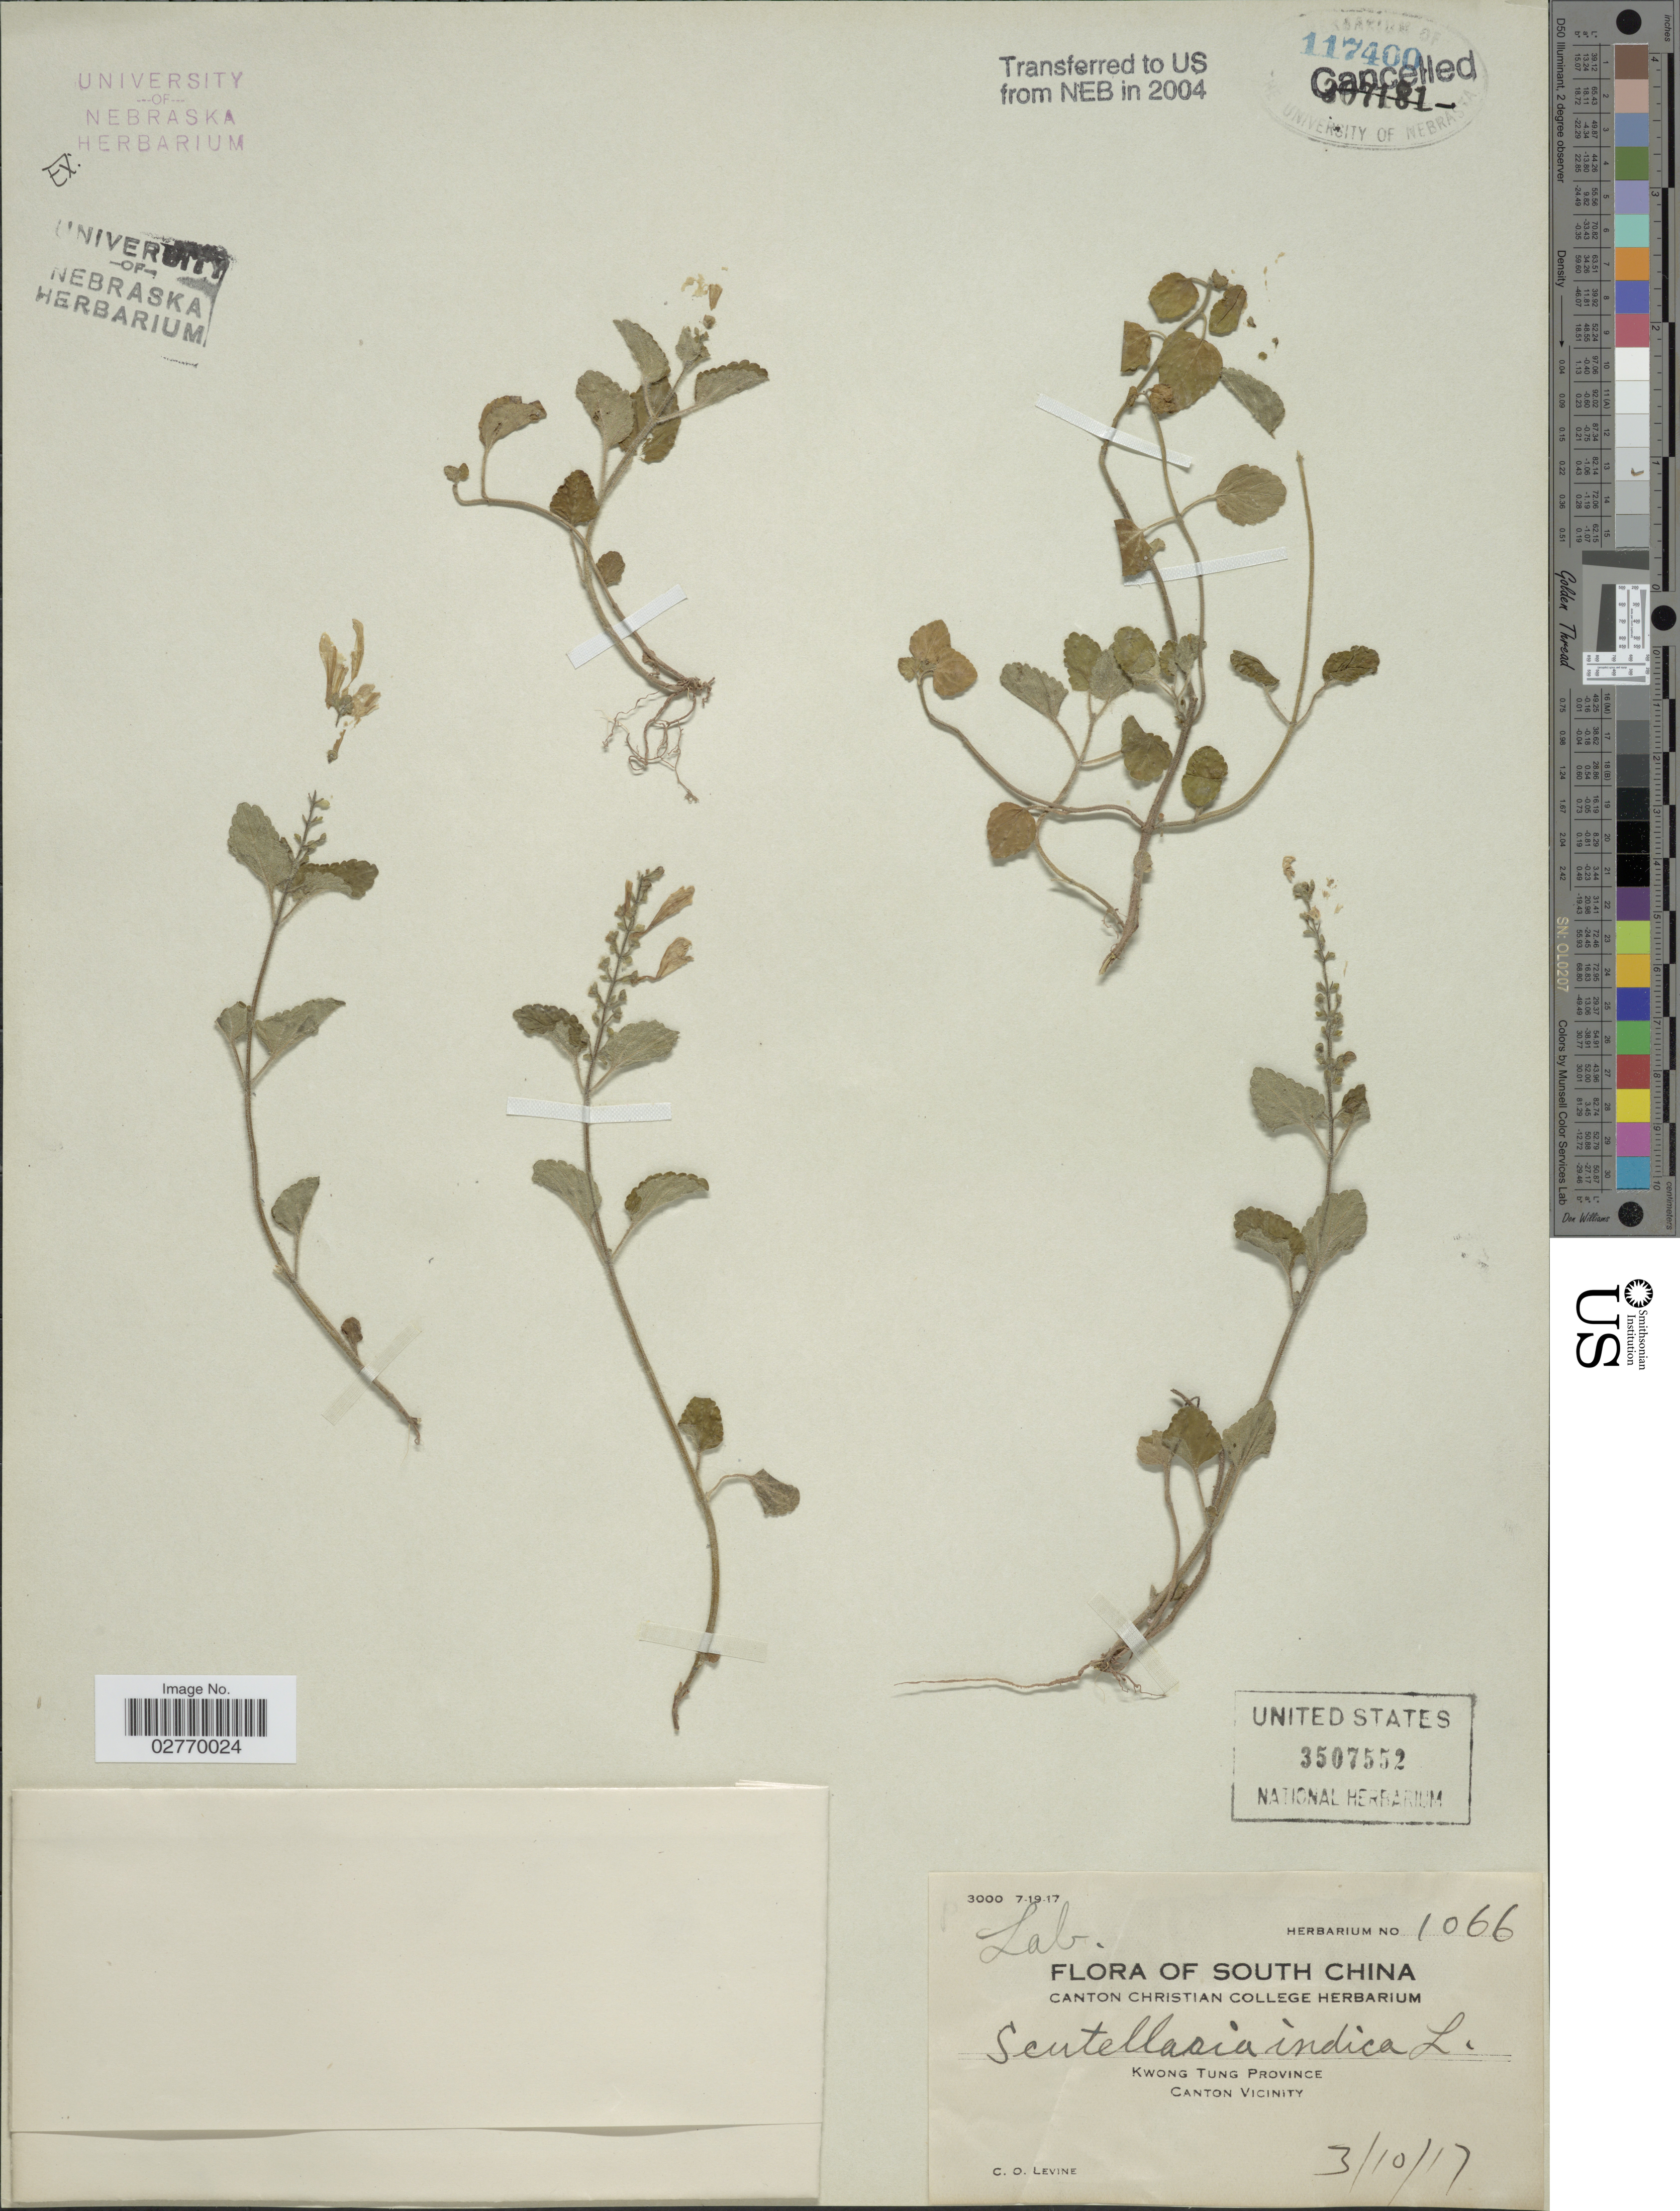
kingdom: Plantae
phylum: Tracheophyta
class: Magnoliopsida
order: Lamiales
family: Lamiaceae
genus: Scutellaria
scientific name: Scutellaria indica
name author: L.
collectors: C. O. Levine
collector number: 1066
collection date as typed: Transcribed d/m/y: 3/10/17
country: China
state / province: Guangdong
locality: South China. Kwong Tung Province. Canton Vicinity.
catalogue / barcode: US 3507552